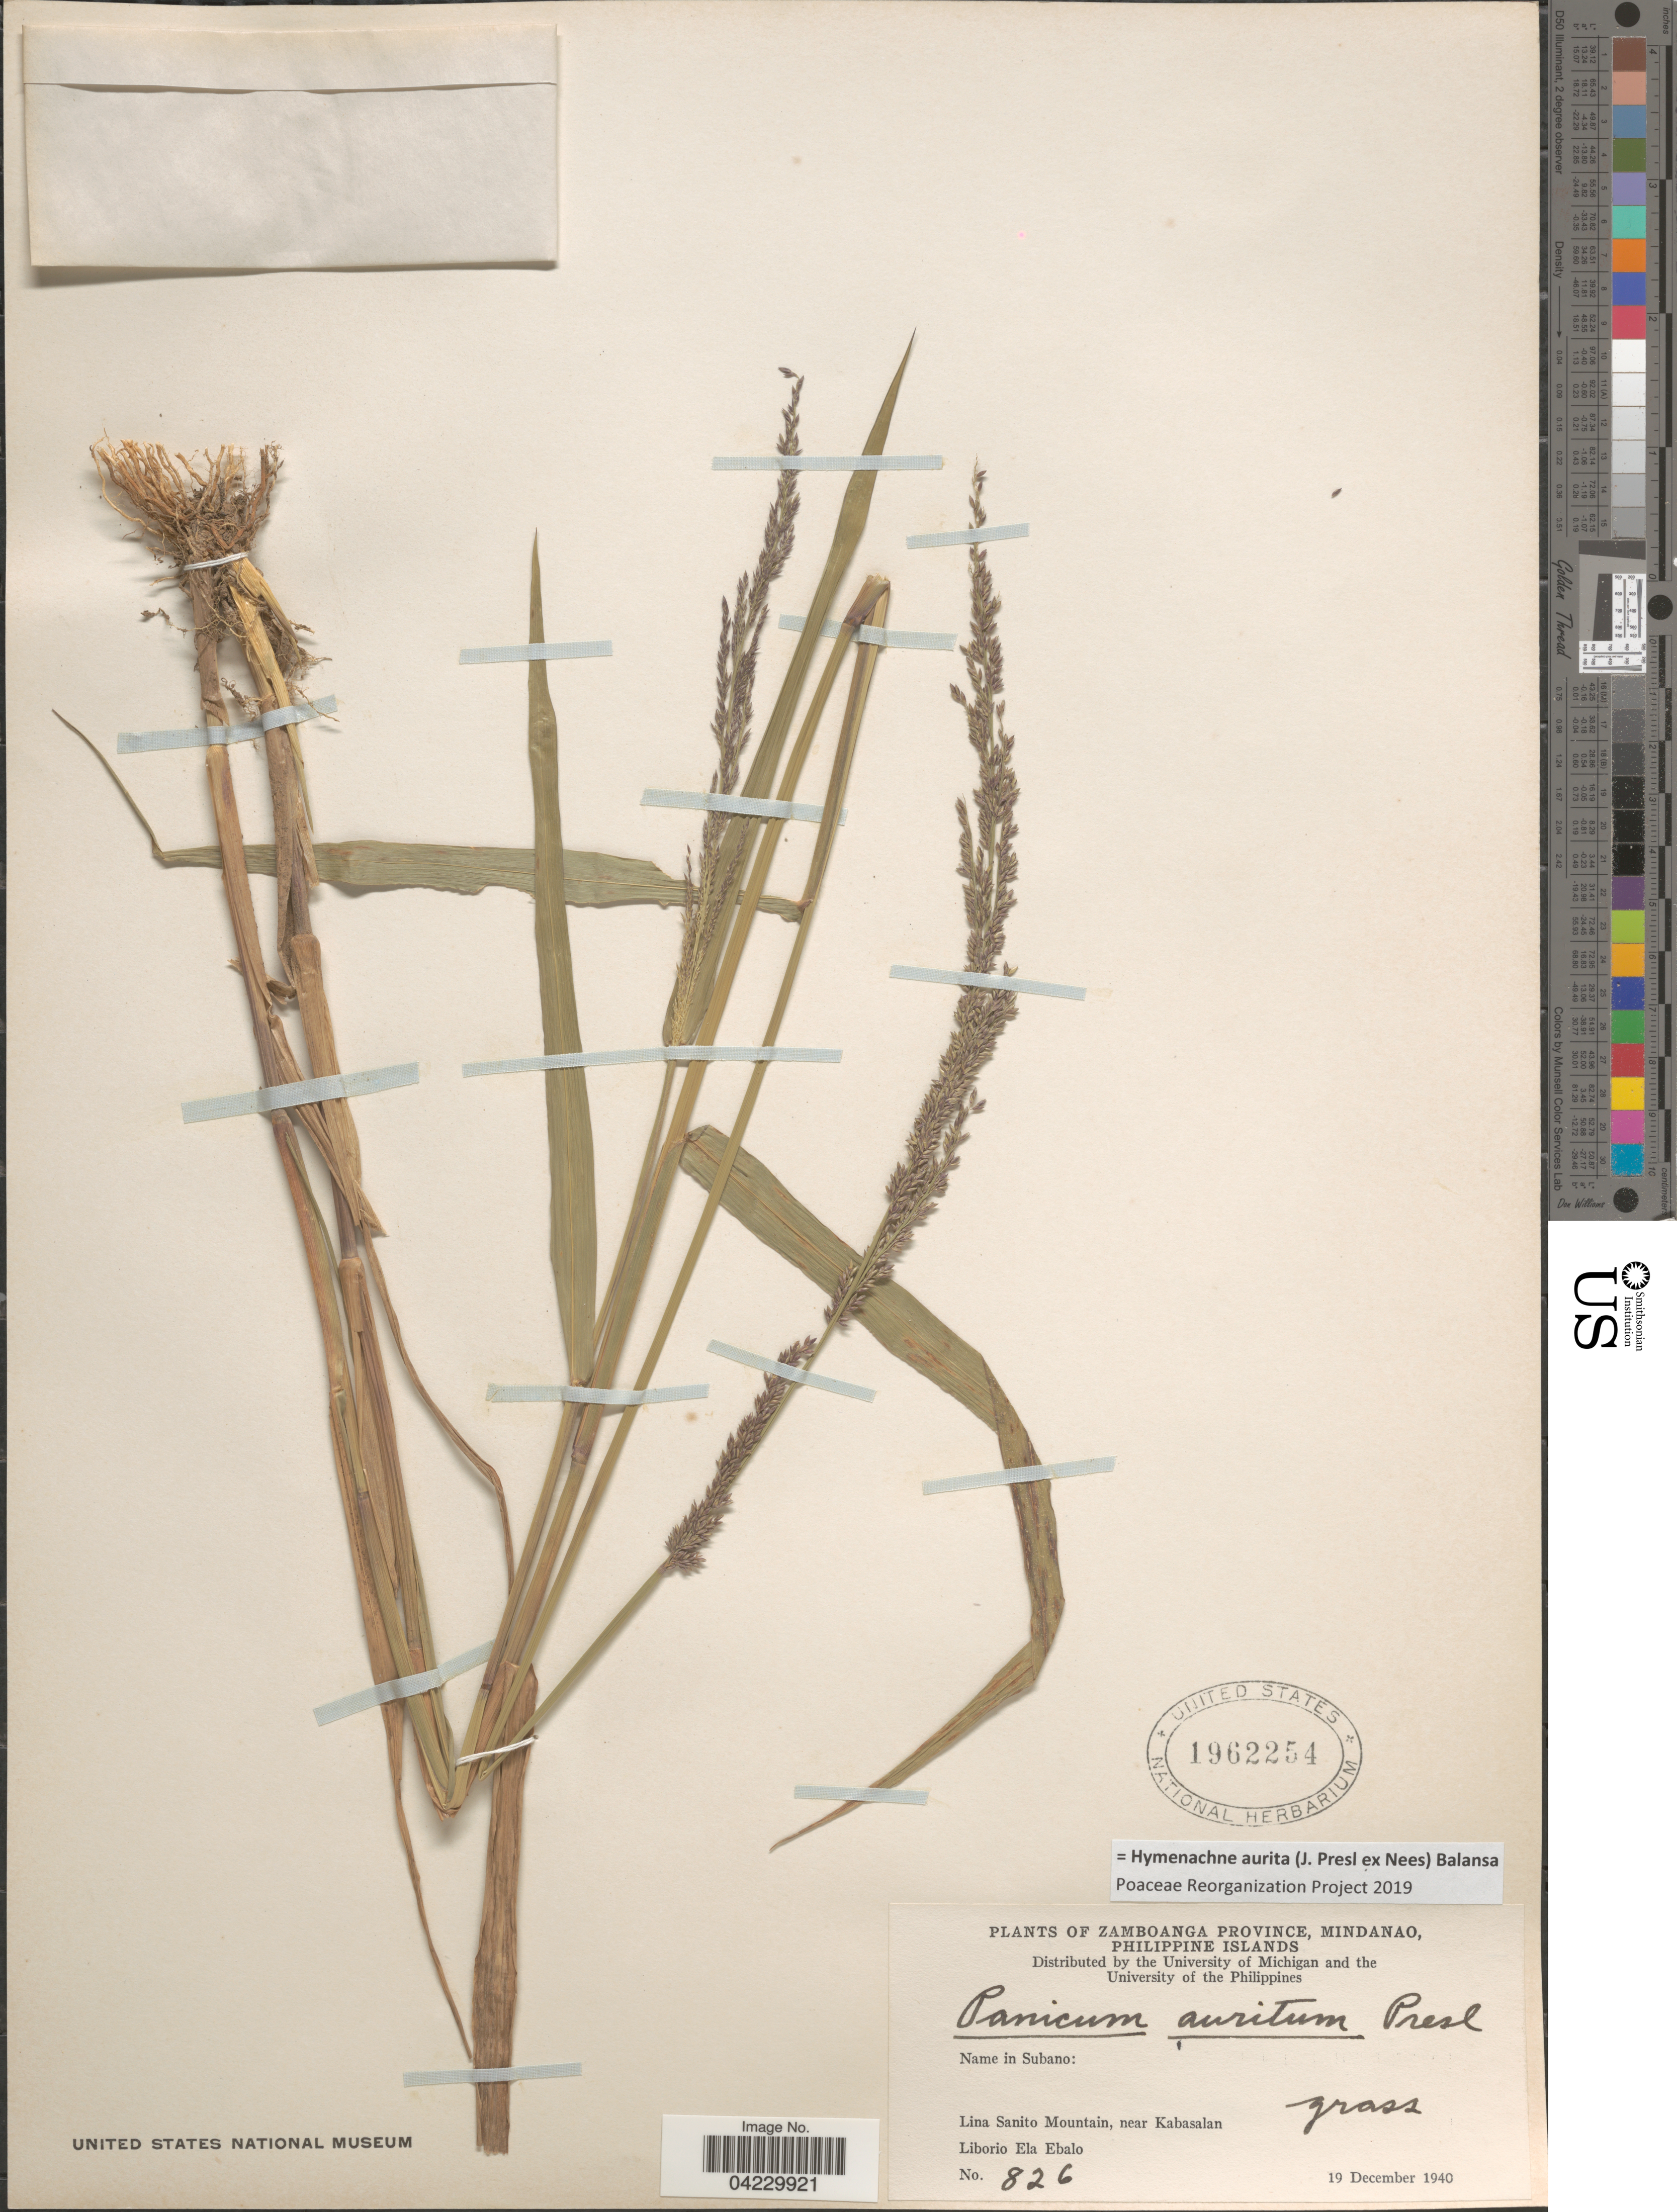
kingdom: Plantae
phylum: Tracheophyta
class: Liliopsida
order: Poales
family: Poaceae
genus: Hymenachne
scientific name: Hymenachne aurita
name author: (J. Presl ex Nees) Balansa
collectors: L. Ebalo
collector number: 826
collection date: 1940-12-19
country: Philippines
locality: Zamboanga Province, Mindanao, Philippine Islands. Lina Sanito Mountain, near Kabasalan.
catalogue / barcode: US 1962254